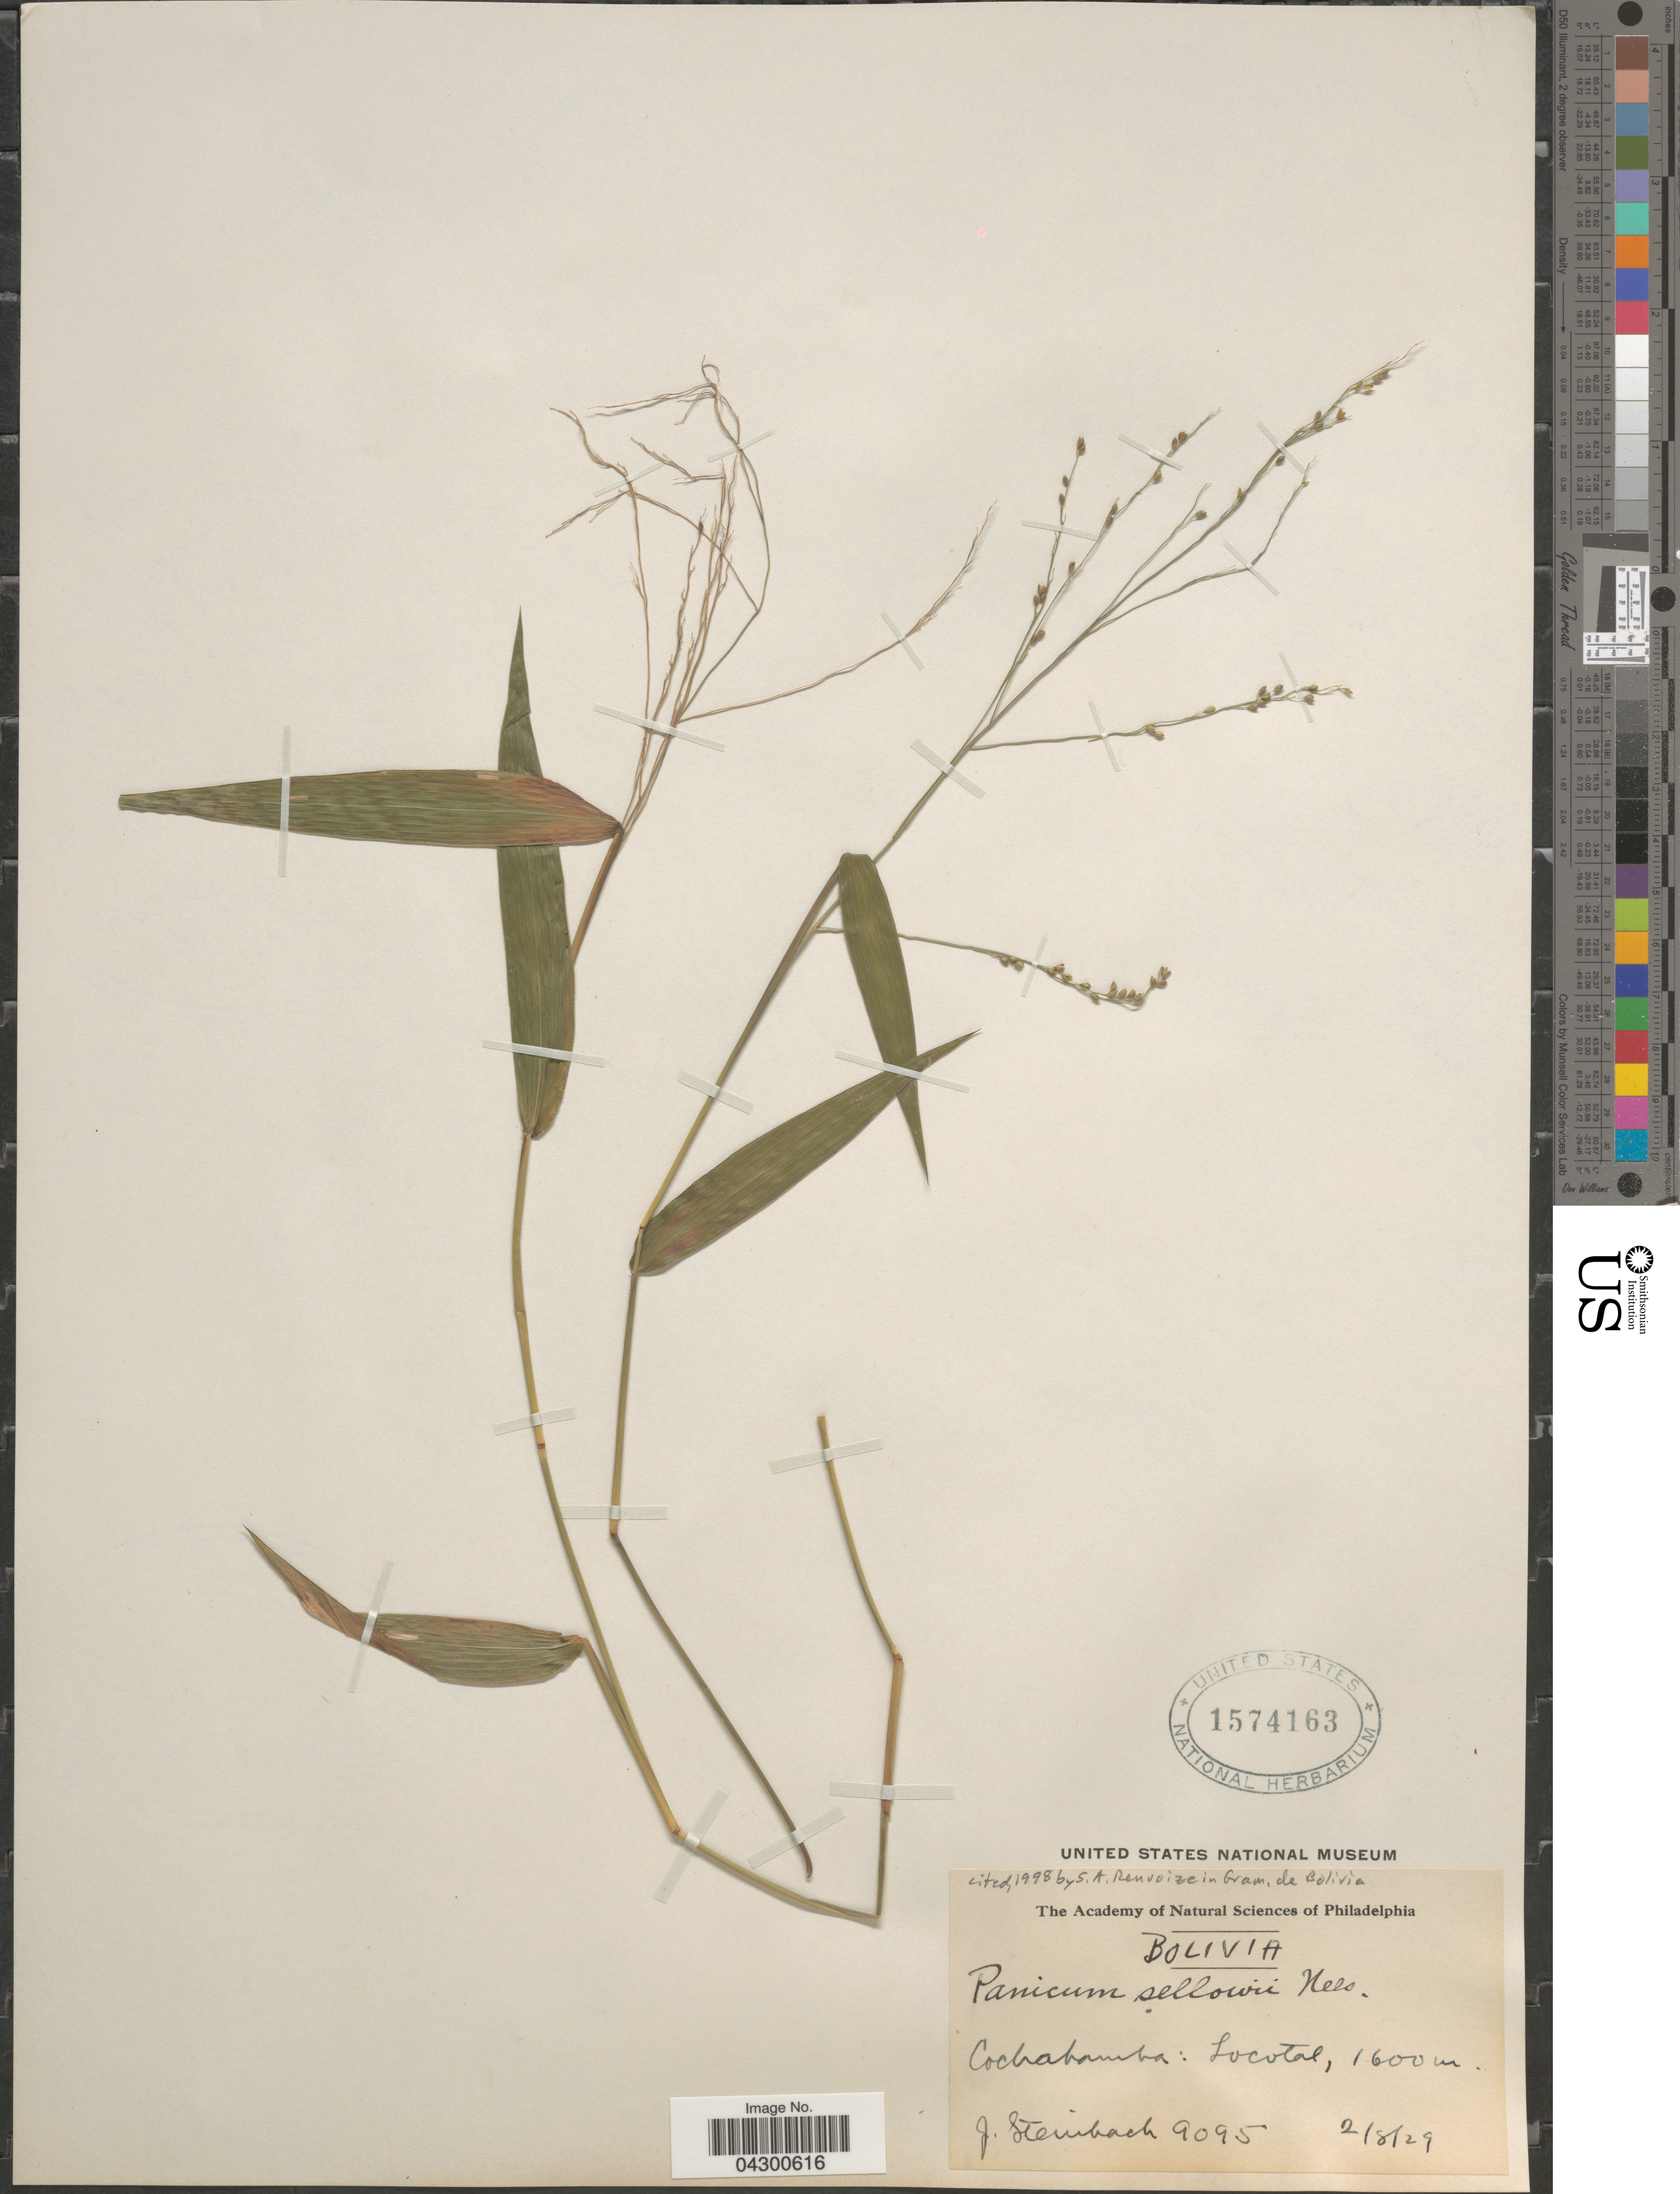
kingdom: Plantae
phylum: Tracheophyta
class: Liliopsida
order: Poales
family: Poaceae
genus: Panicum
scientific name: Panicum sellowii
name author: Nees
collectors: J. Steinbach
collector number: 9095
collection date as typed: Transcribed d/m/y: 2/8/29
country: Bolivia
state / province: Cochabamba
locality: Cochabamba: Locotal.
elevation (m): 1600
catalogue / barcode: US 1574163